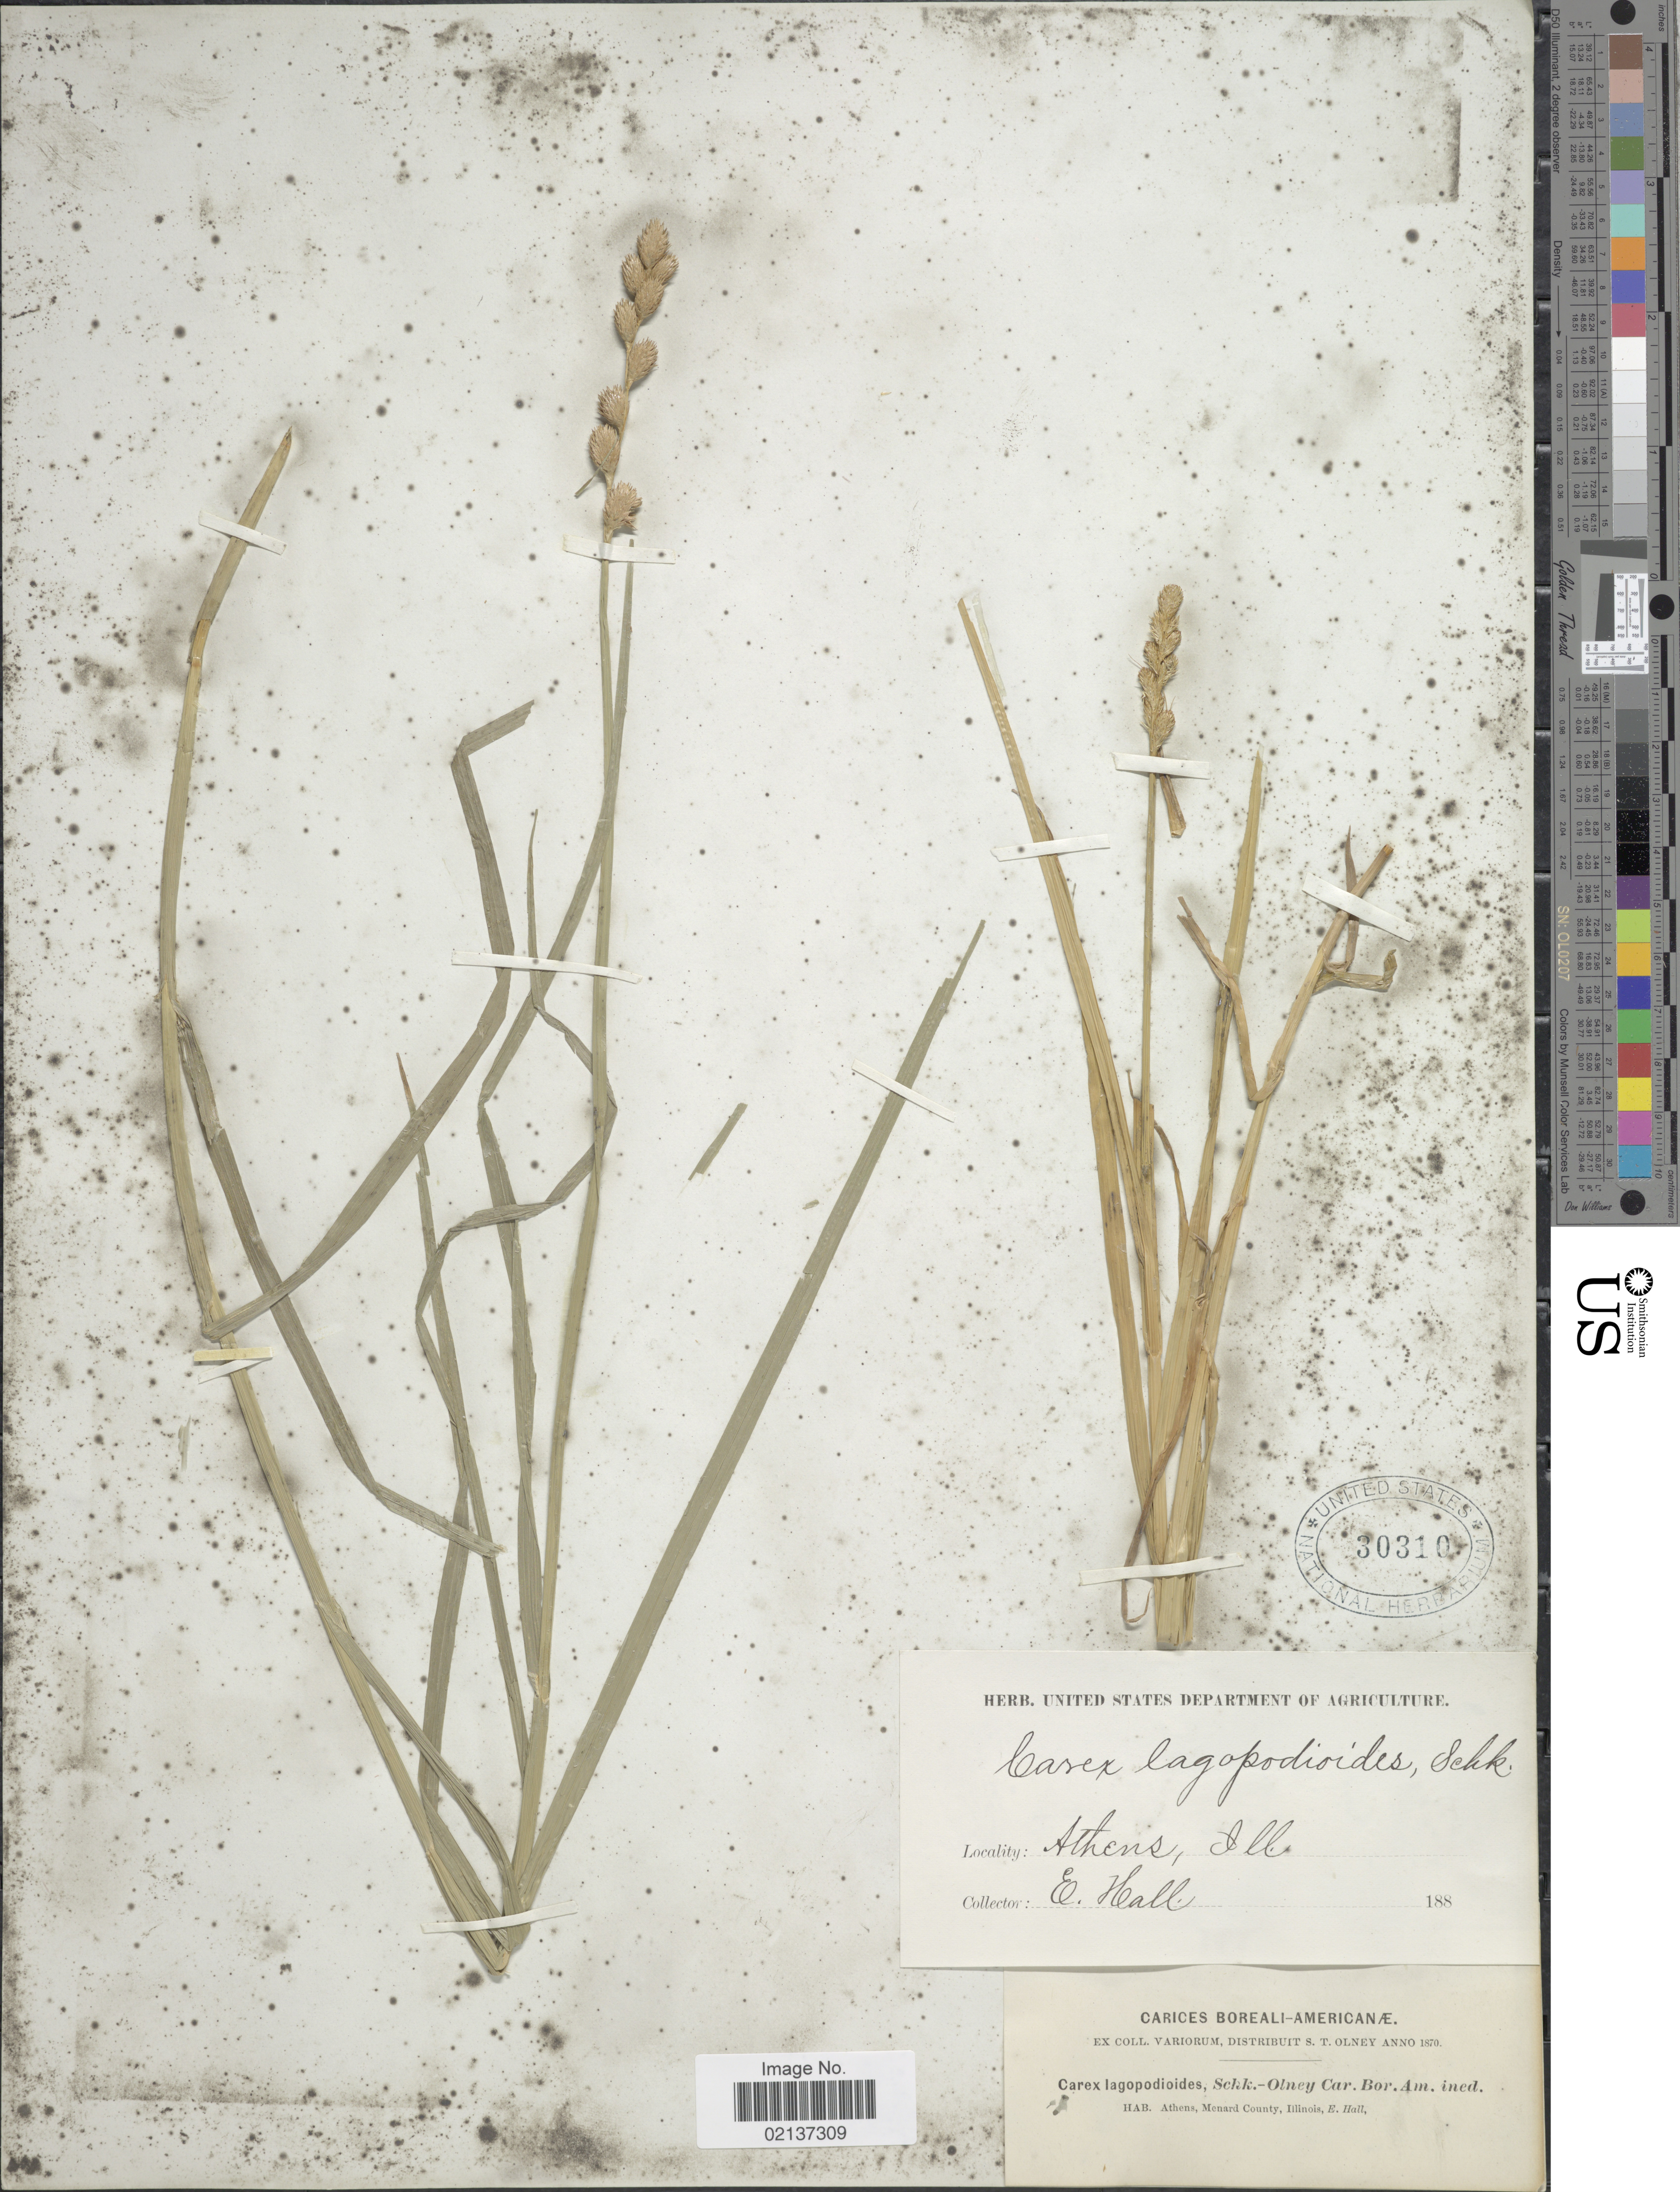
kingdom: Plantae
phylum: Tracheophyta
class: Liliopsida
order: Poales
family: Cyperaceae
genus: Carex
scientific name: Carex tribuloides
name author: Wahlenb.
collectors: E. Hall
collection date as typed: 188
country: United States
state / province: Illinois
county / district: Menard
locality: Athens, Menard County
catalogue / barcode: US 30310